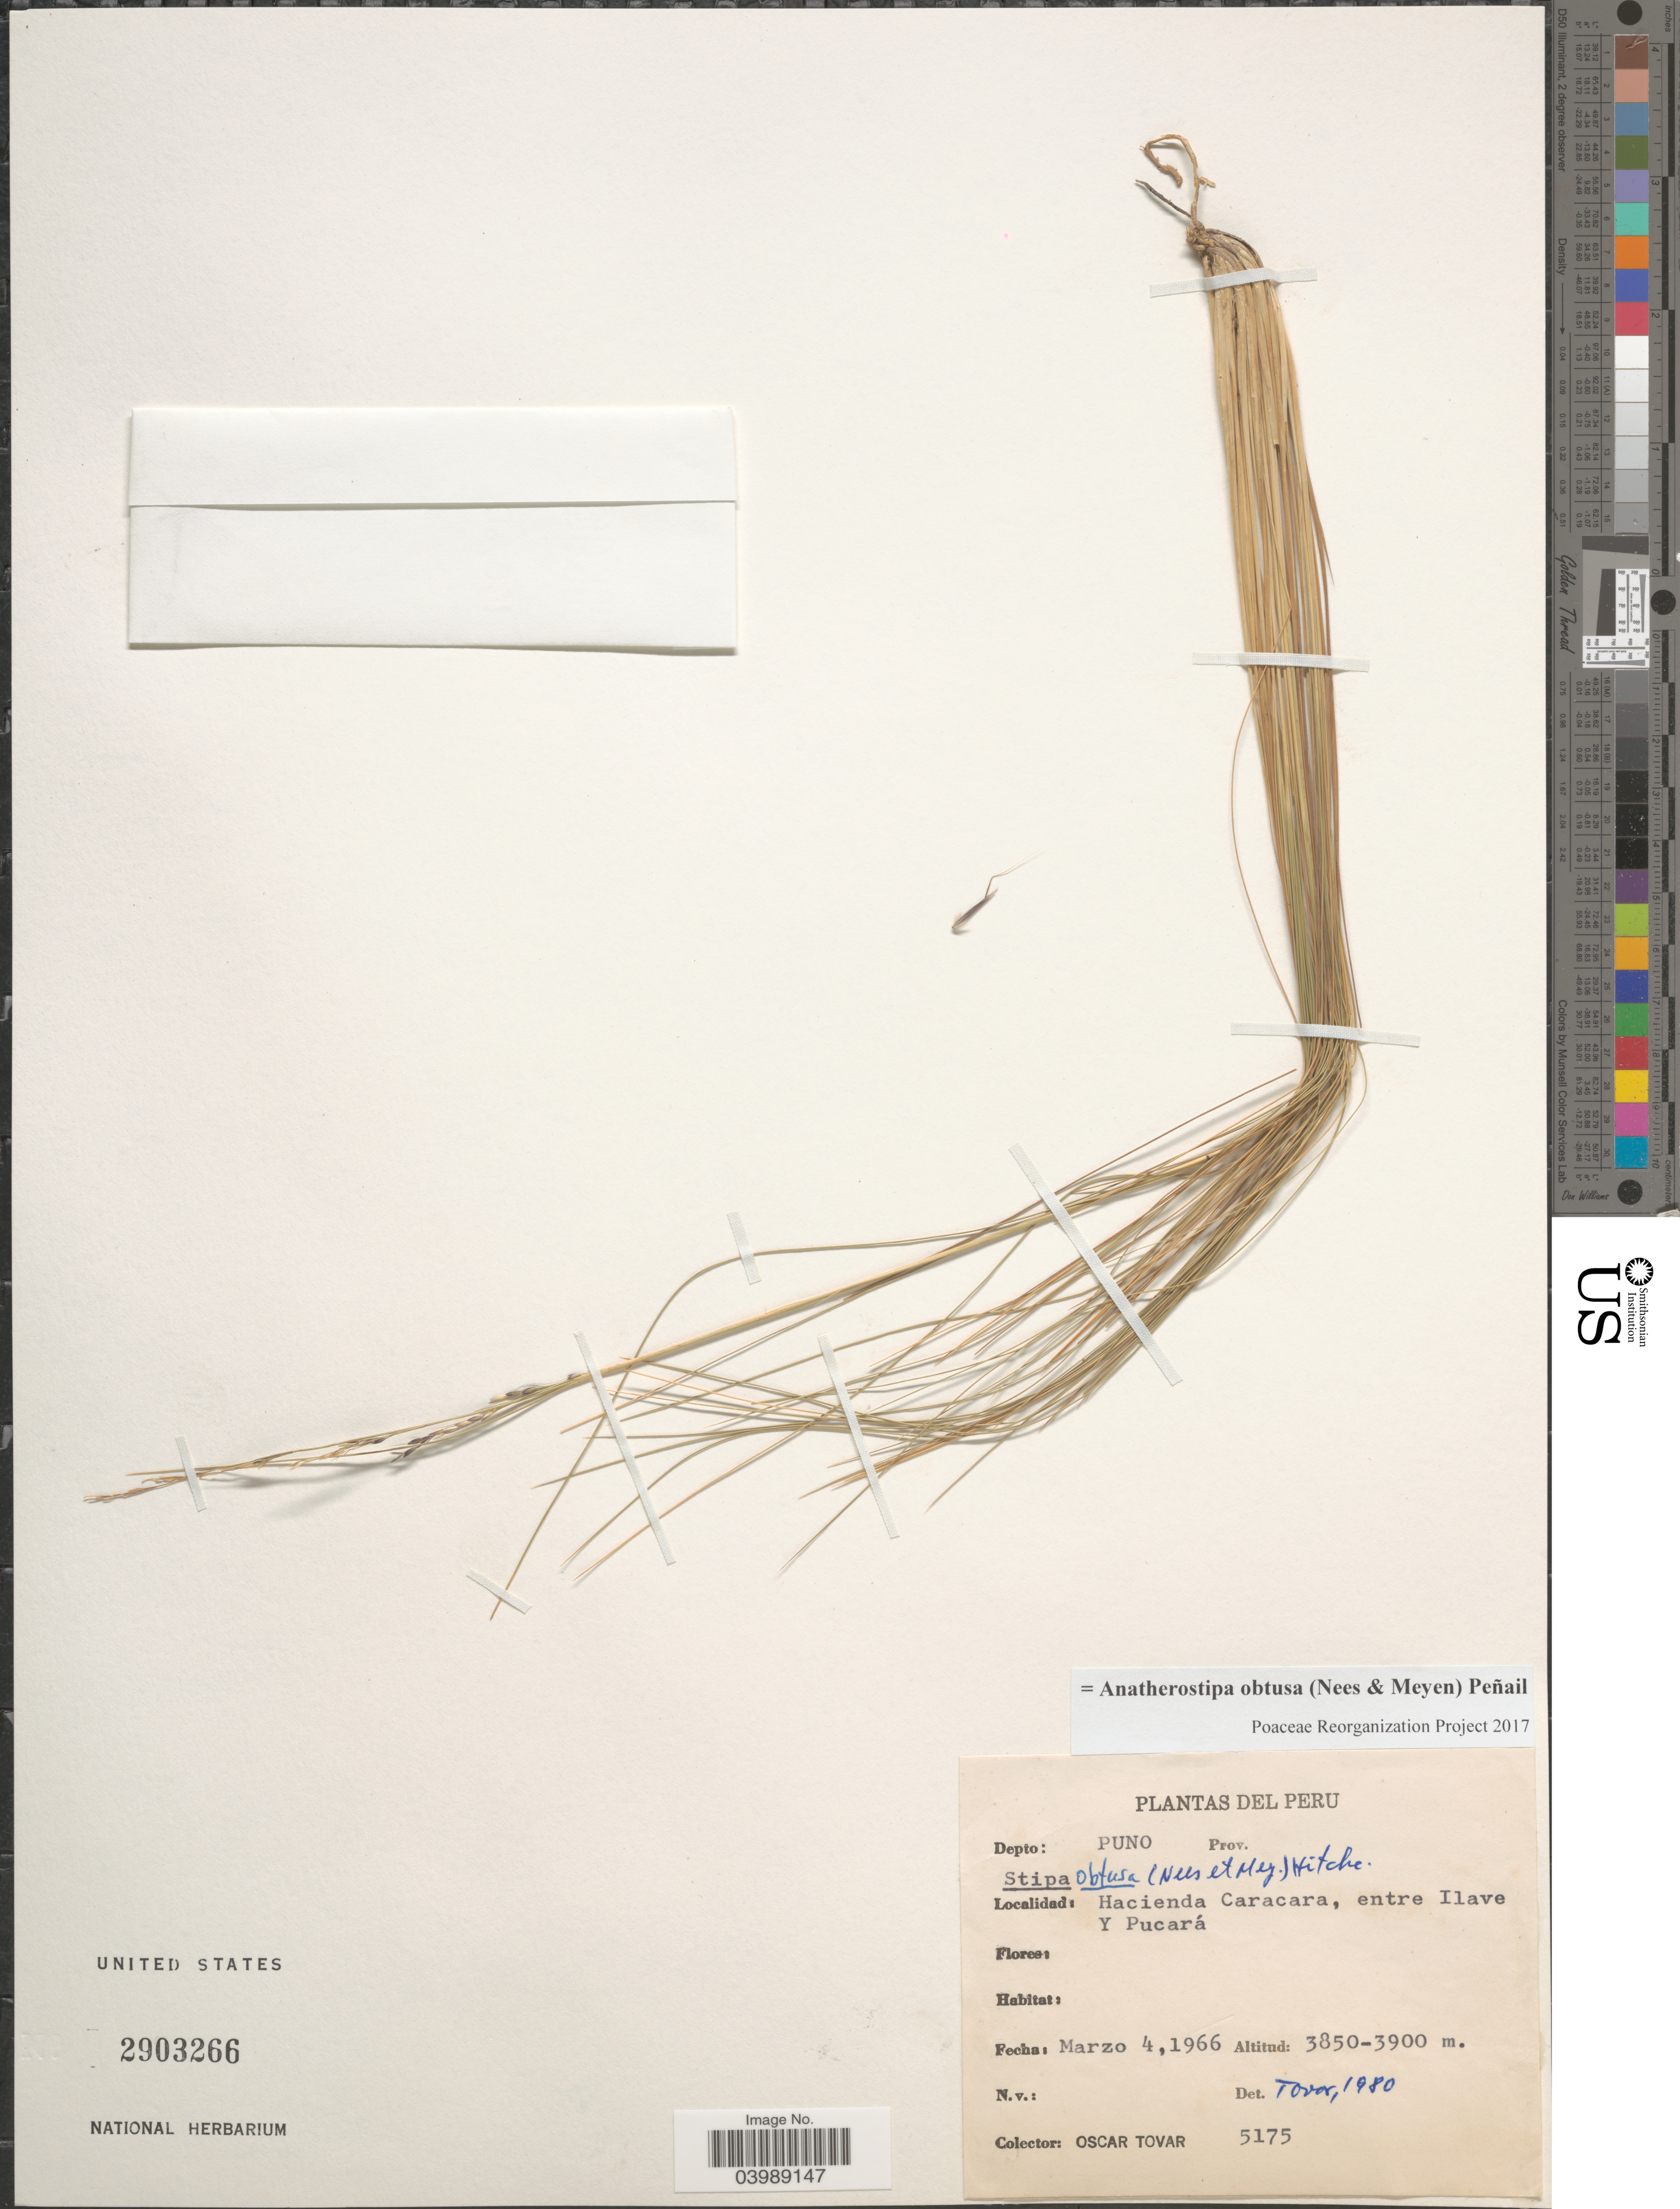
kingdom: Plantae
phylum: Tracheophyta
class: Liliopsida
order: Poales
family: Poaceae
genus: Anatherostipa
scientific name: Anatherostipa obtusa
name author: (Nees & Meyen) Peñailillo B.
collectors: Ó. Tovar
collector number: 5175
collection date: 1966-03-04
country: Peru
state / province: Puno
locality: Depto: Puno. Hacienda Caracara, entre Ilave Y Pucará.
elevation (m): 3850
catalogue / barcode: US 2903266